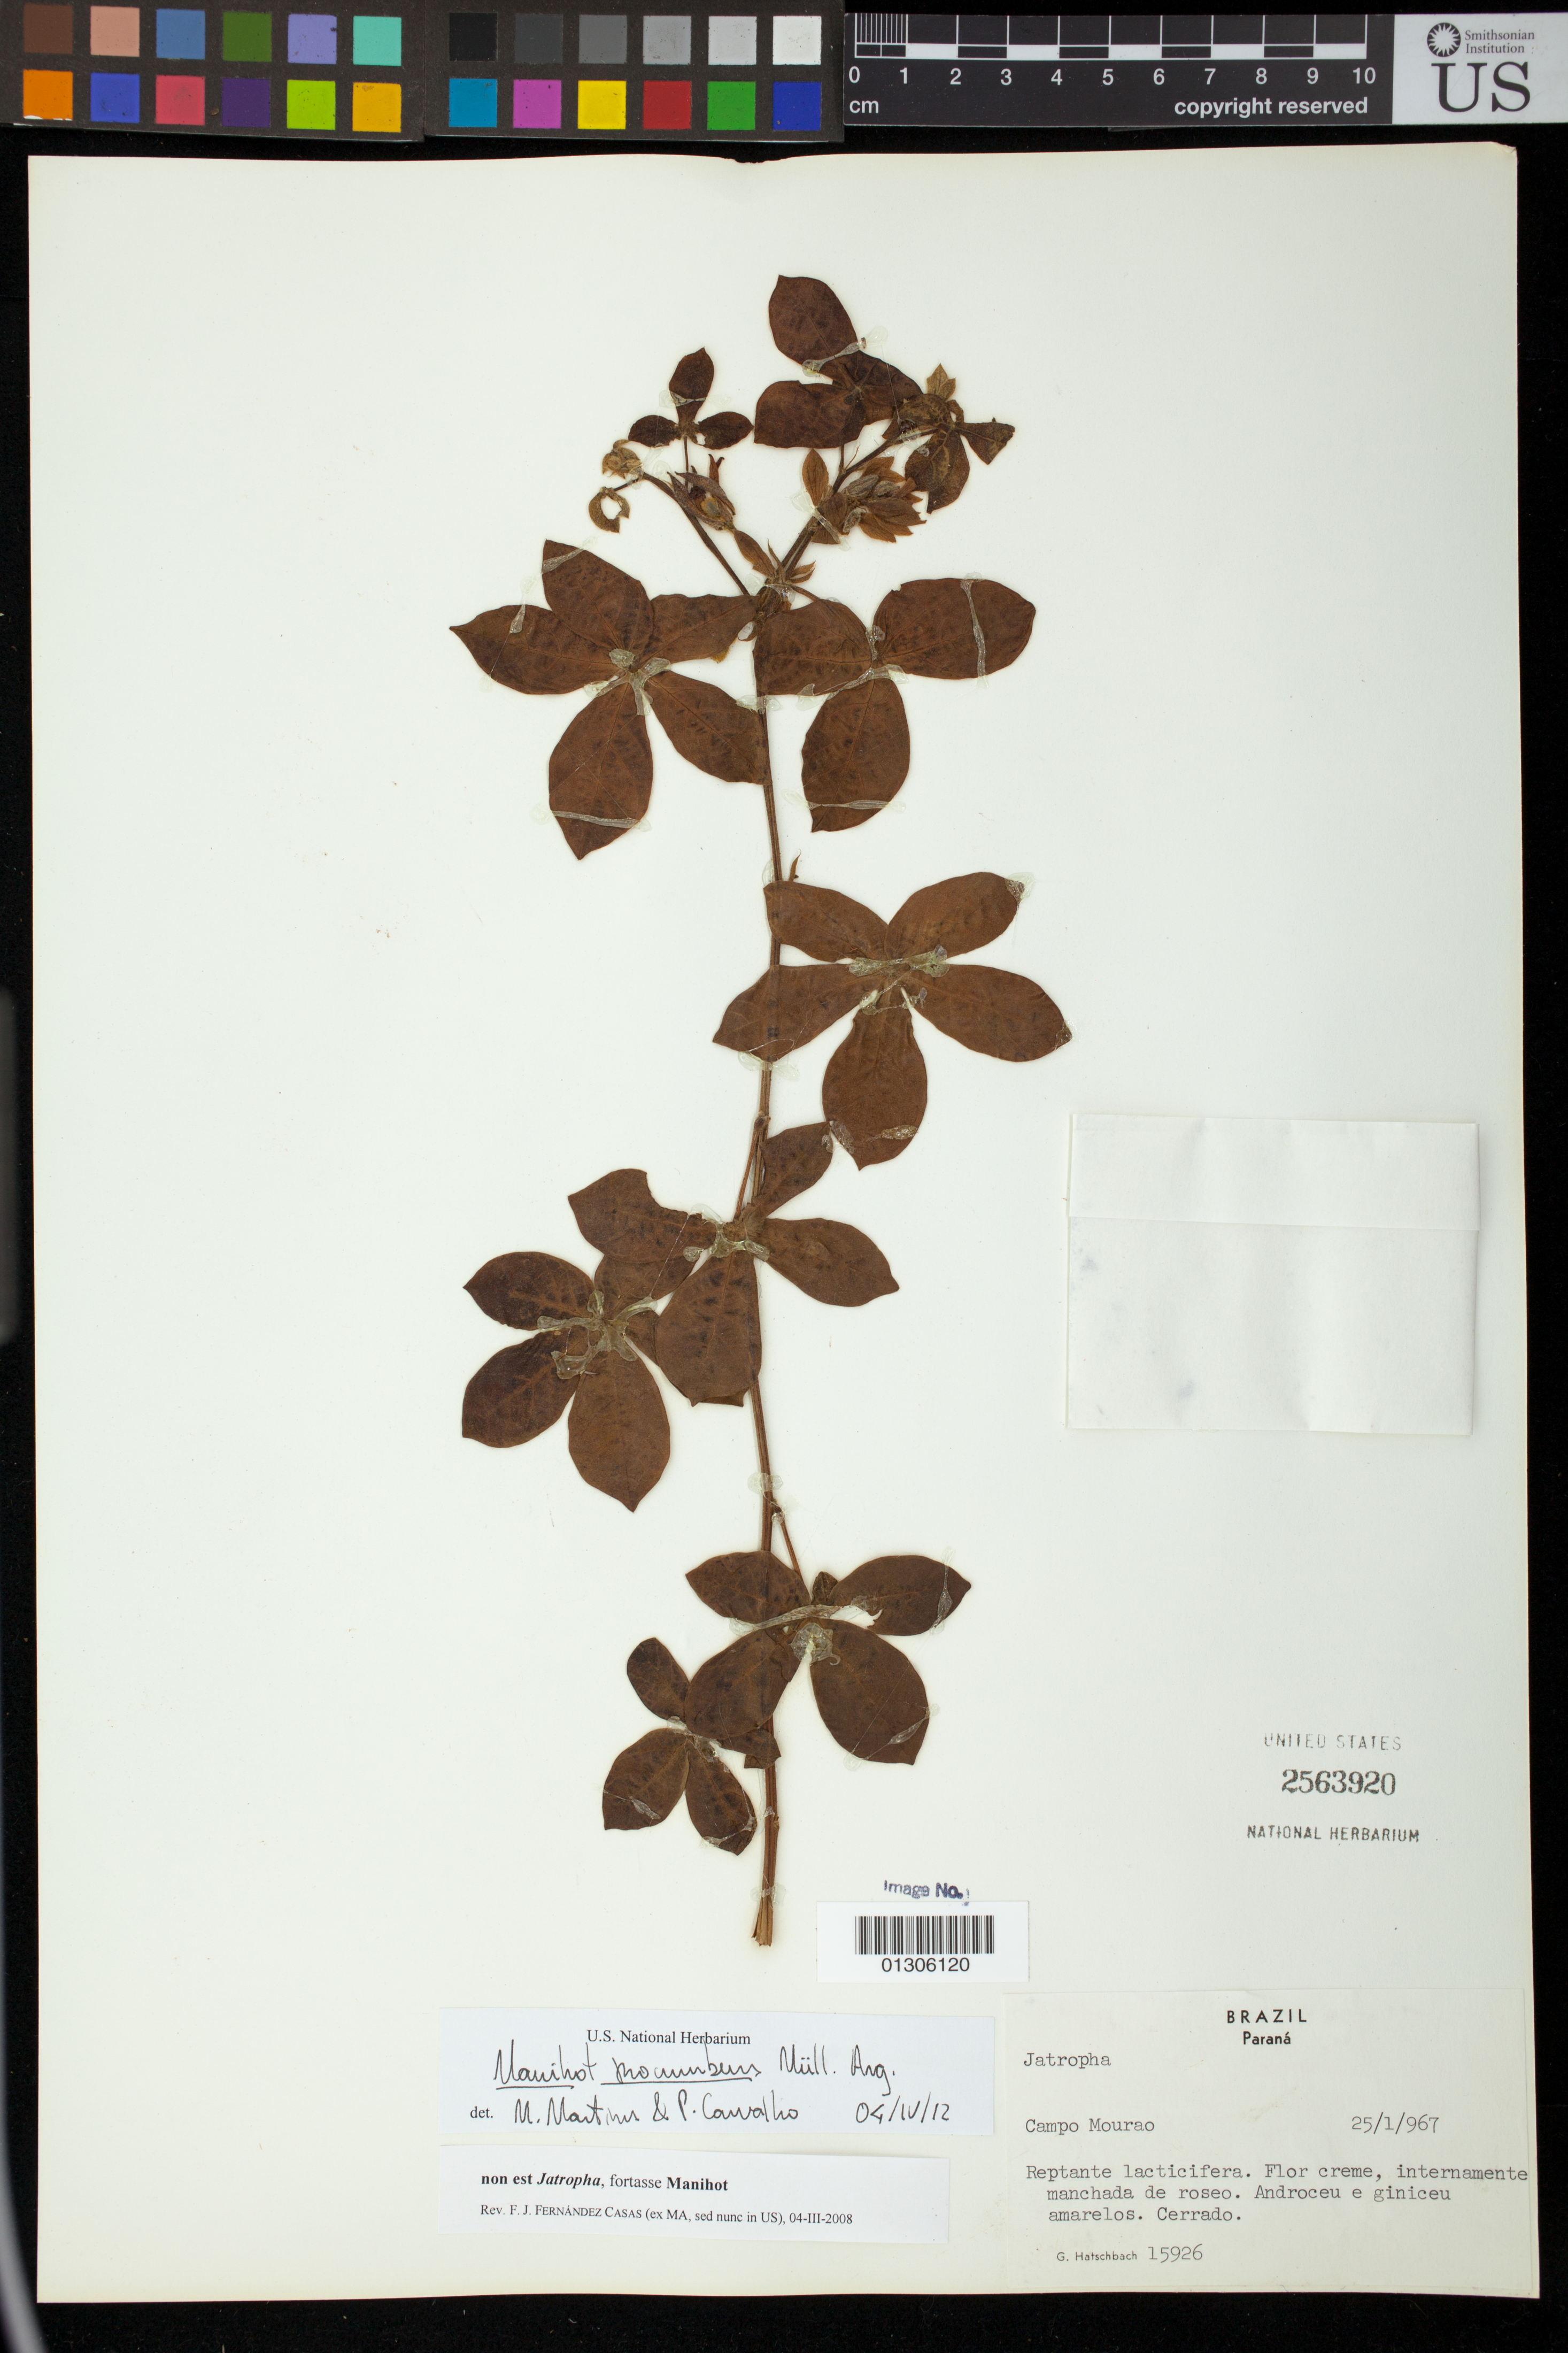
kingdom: Plantae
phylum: Tracheophyta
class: Magnoliopsida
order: Malpighiales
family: Euphorbiaceae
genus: Manihot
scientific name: Manihot procumbens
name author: Müll. Arg.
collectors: G. Hatschbach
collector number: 15926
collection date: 1967-01-25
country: Brazil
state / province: Paraná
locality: Campo Mourao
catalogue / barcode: US 2563920